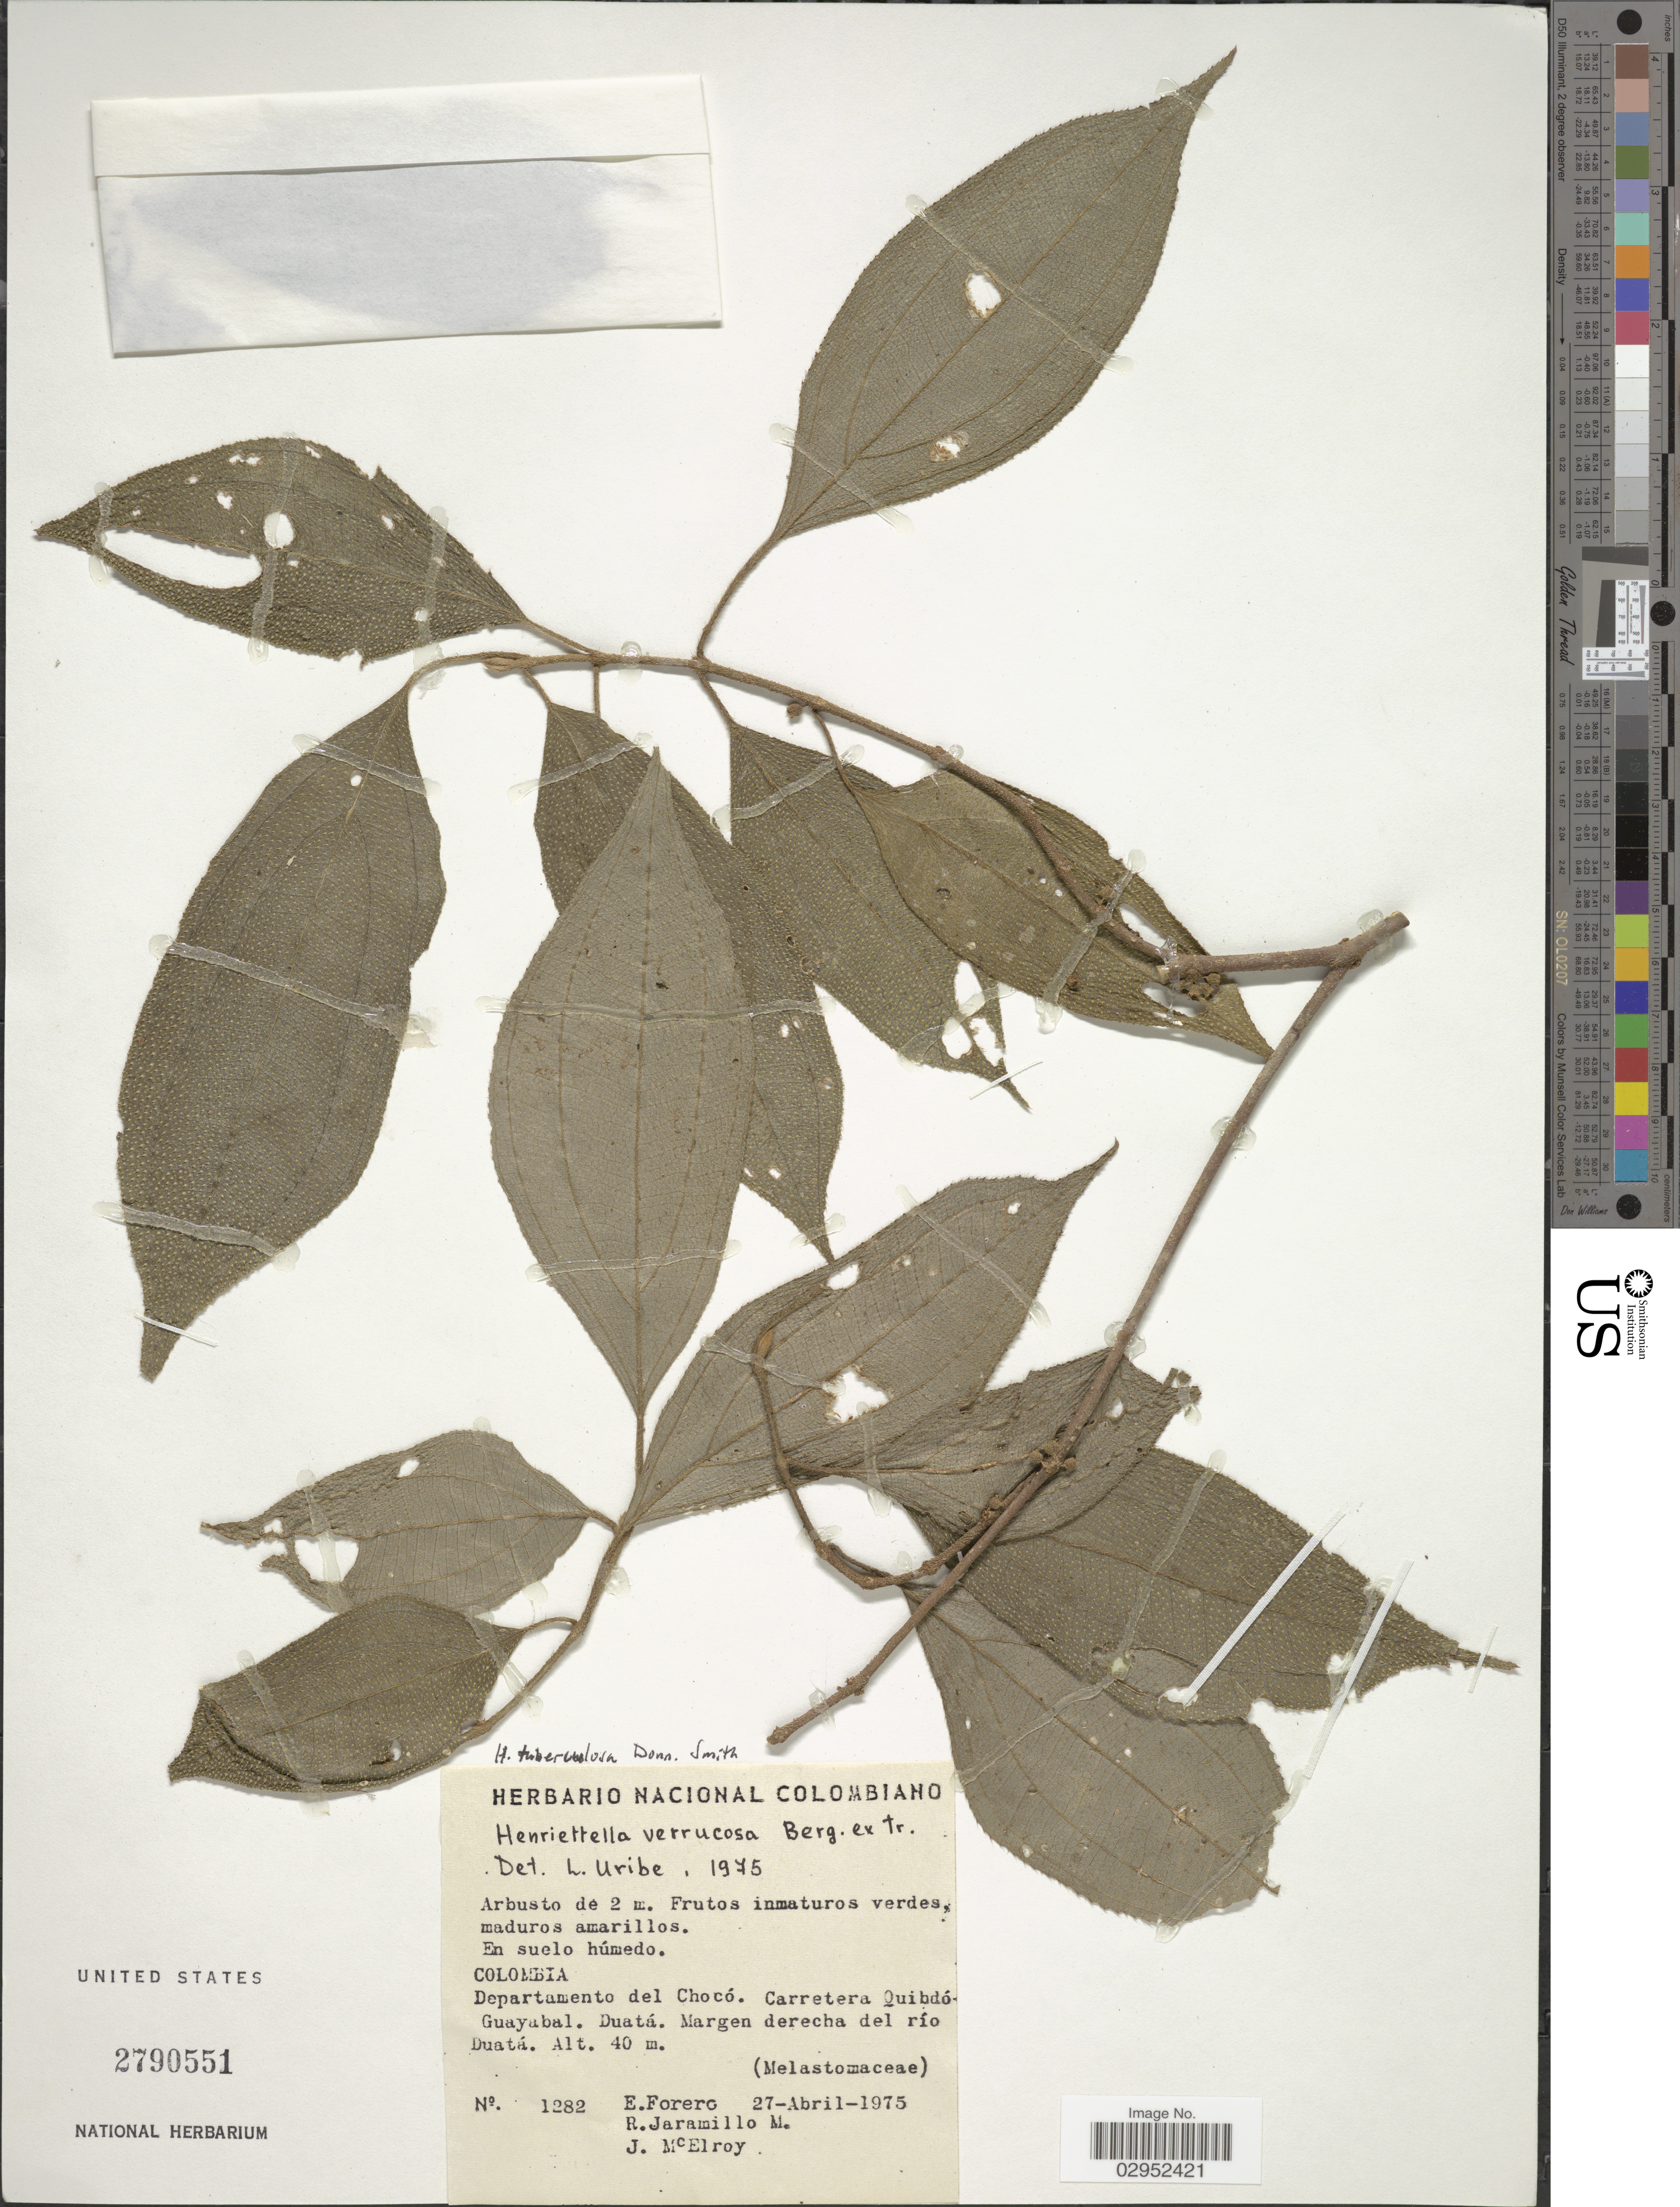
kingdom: Plantae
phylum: Tracheophyta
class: Magnoliopsida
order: Myrtales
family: Melastomataceae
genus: Henriettea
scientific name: Henriettea verrucosa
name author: (Triana) J.F. Macbr.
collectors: E. Forero, R. Jaramillo M. & J. B. McElroy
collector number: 1282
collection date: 1975-04-27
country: Colombia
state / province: Chocó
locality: Departamento del Choço. Carretera Quibdó-Guayabal. Duatá. Margen derecha del río Duatá.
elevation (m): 40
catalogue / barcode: US 2790551